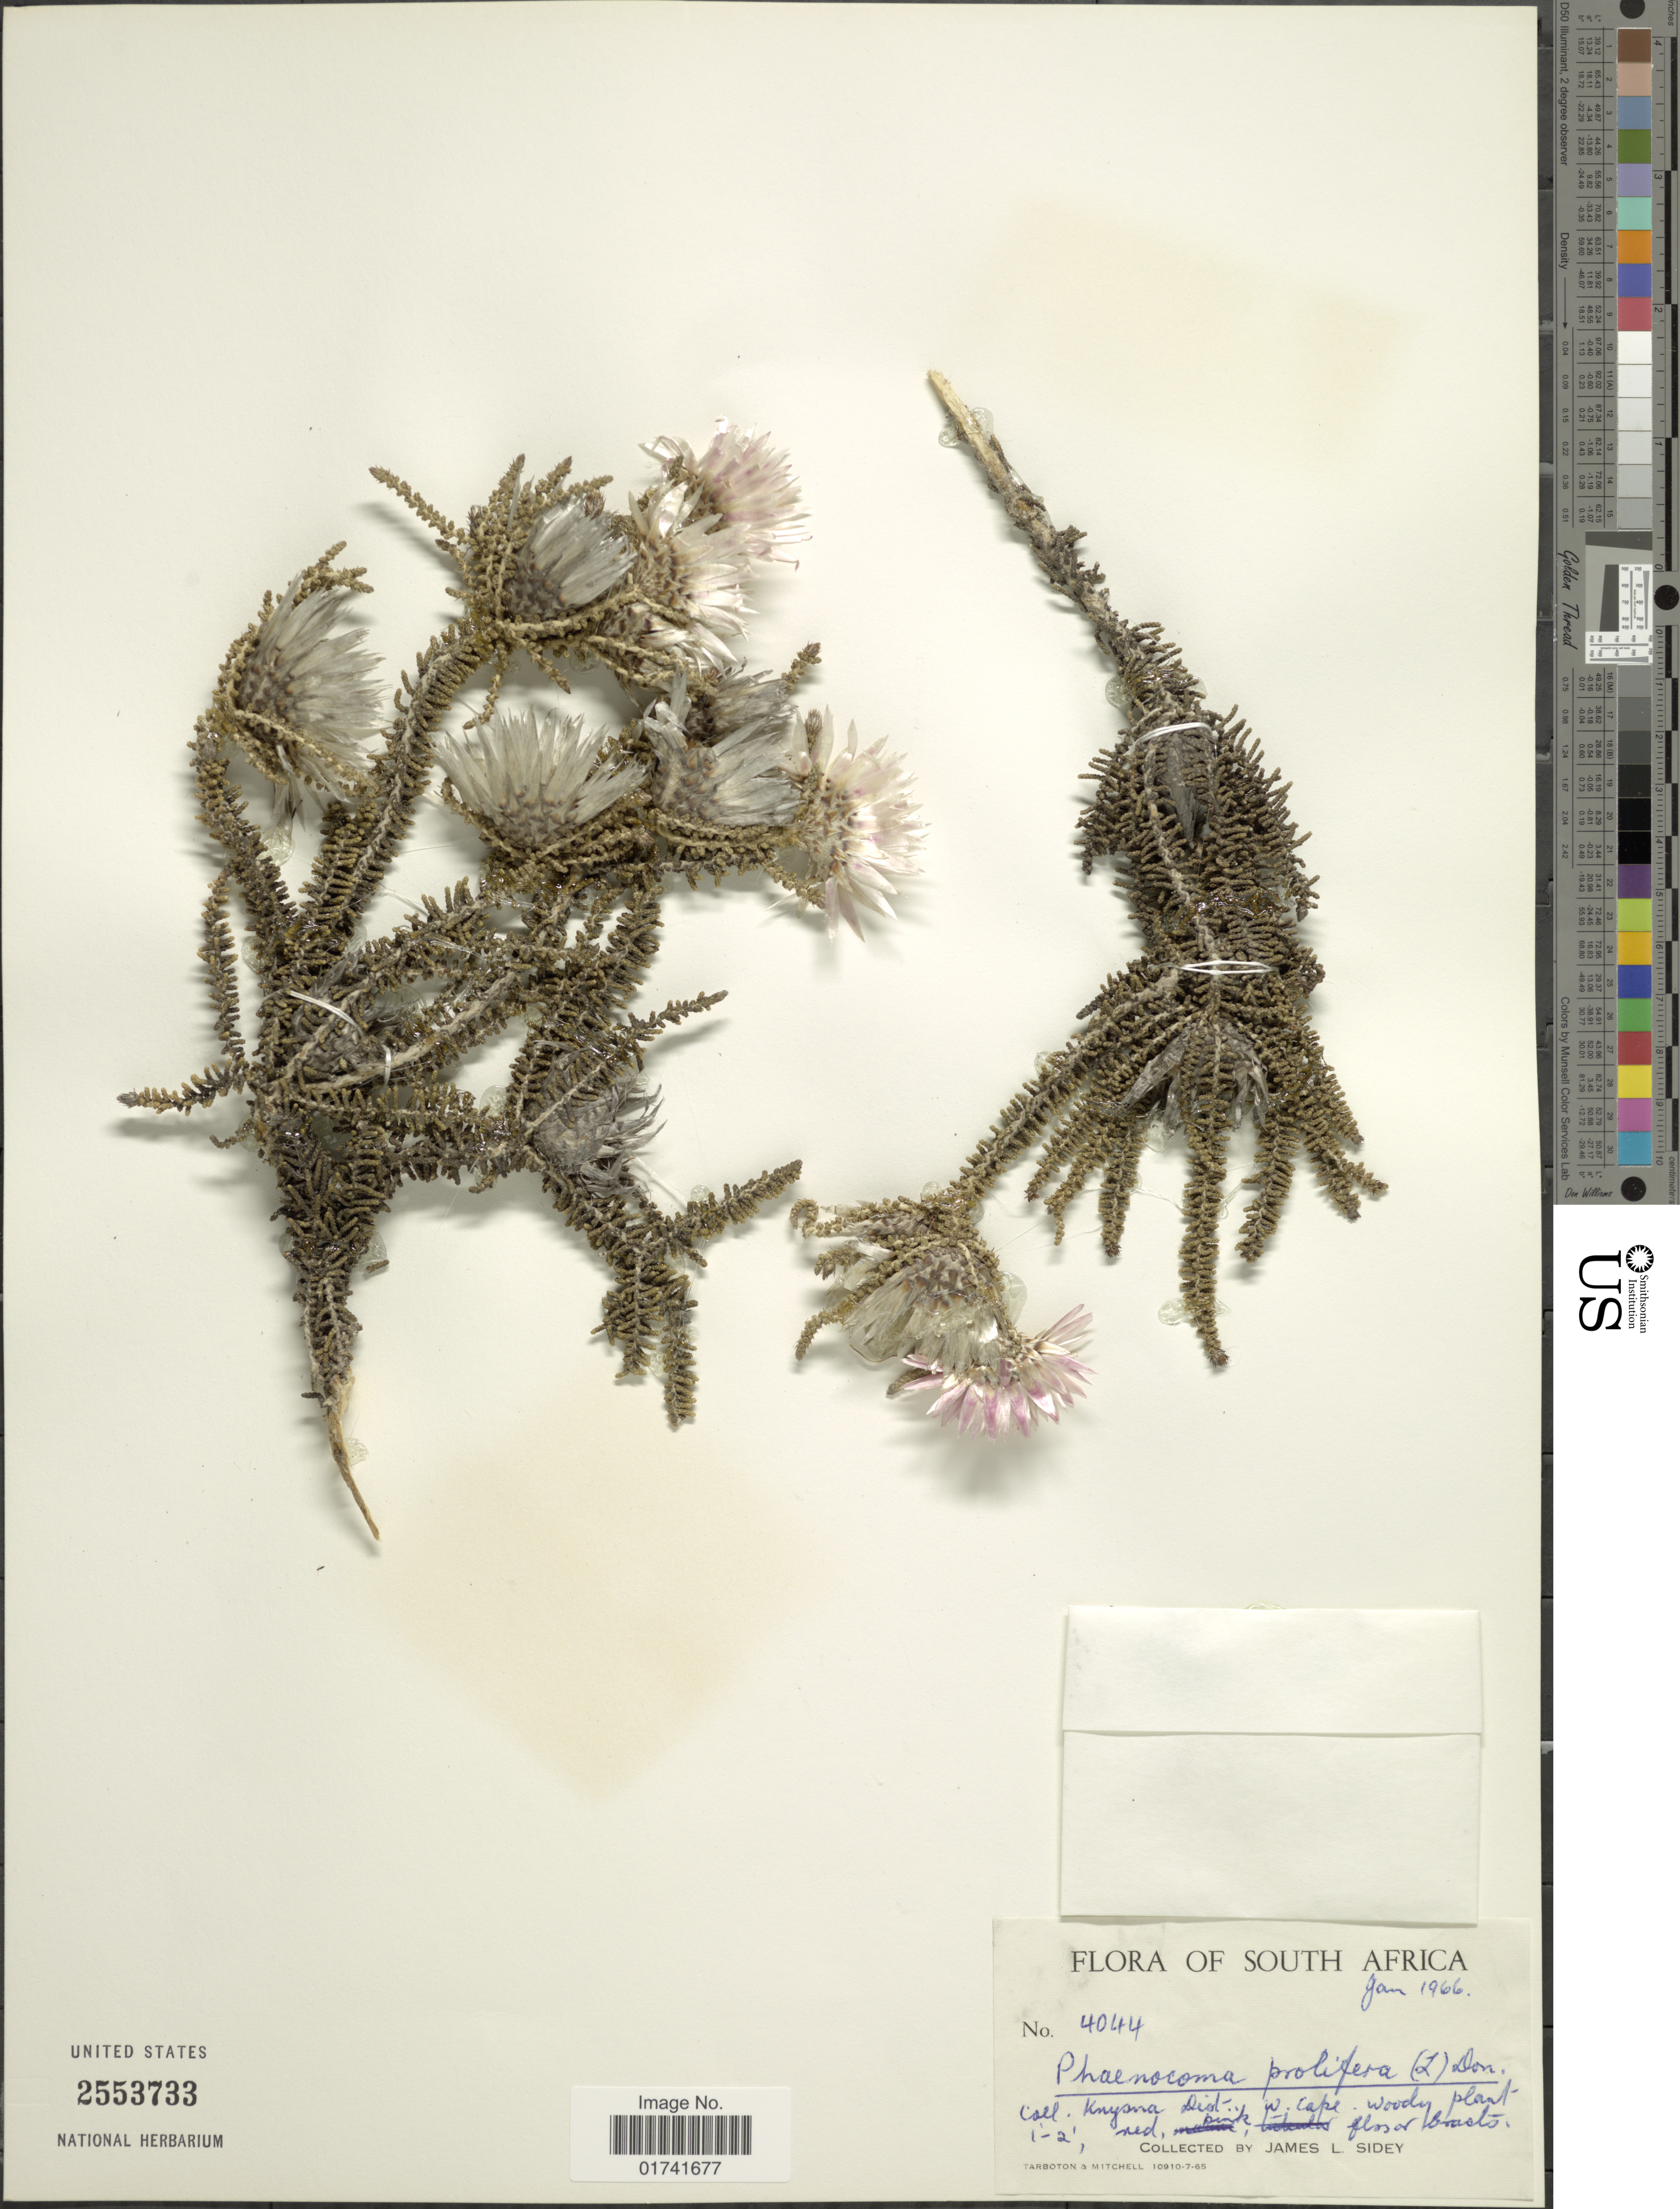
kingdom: Plantae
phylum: Tracheophyta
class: Magnoliopsida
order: Asterales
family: Asteraceae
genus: Phaenocoma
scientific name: Phaenocoma prolifera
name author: (L.) D. Don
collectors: J. L. Sidey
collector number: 4044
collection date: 1966-01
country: South Africa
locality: Knysna Dist., W. Cape.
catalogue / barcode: US 2553733